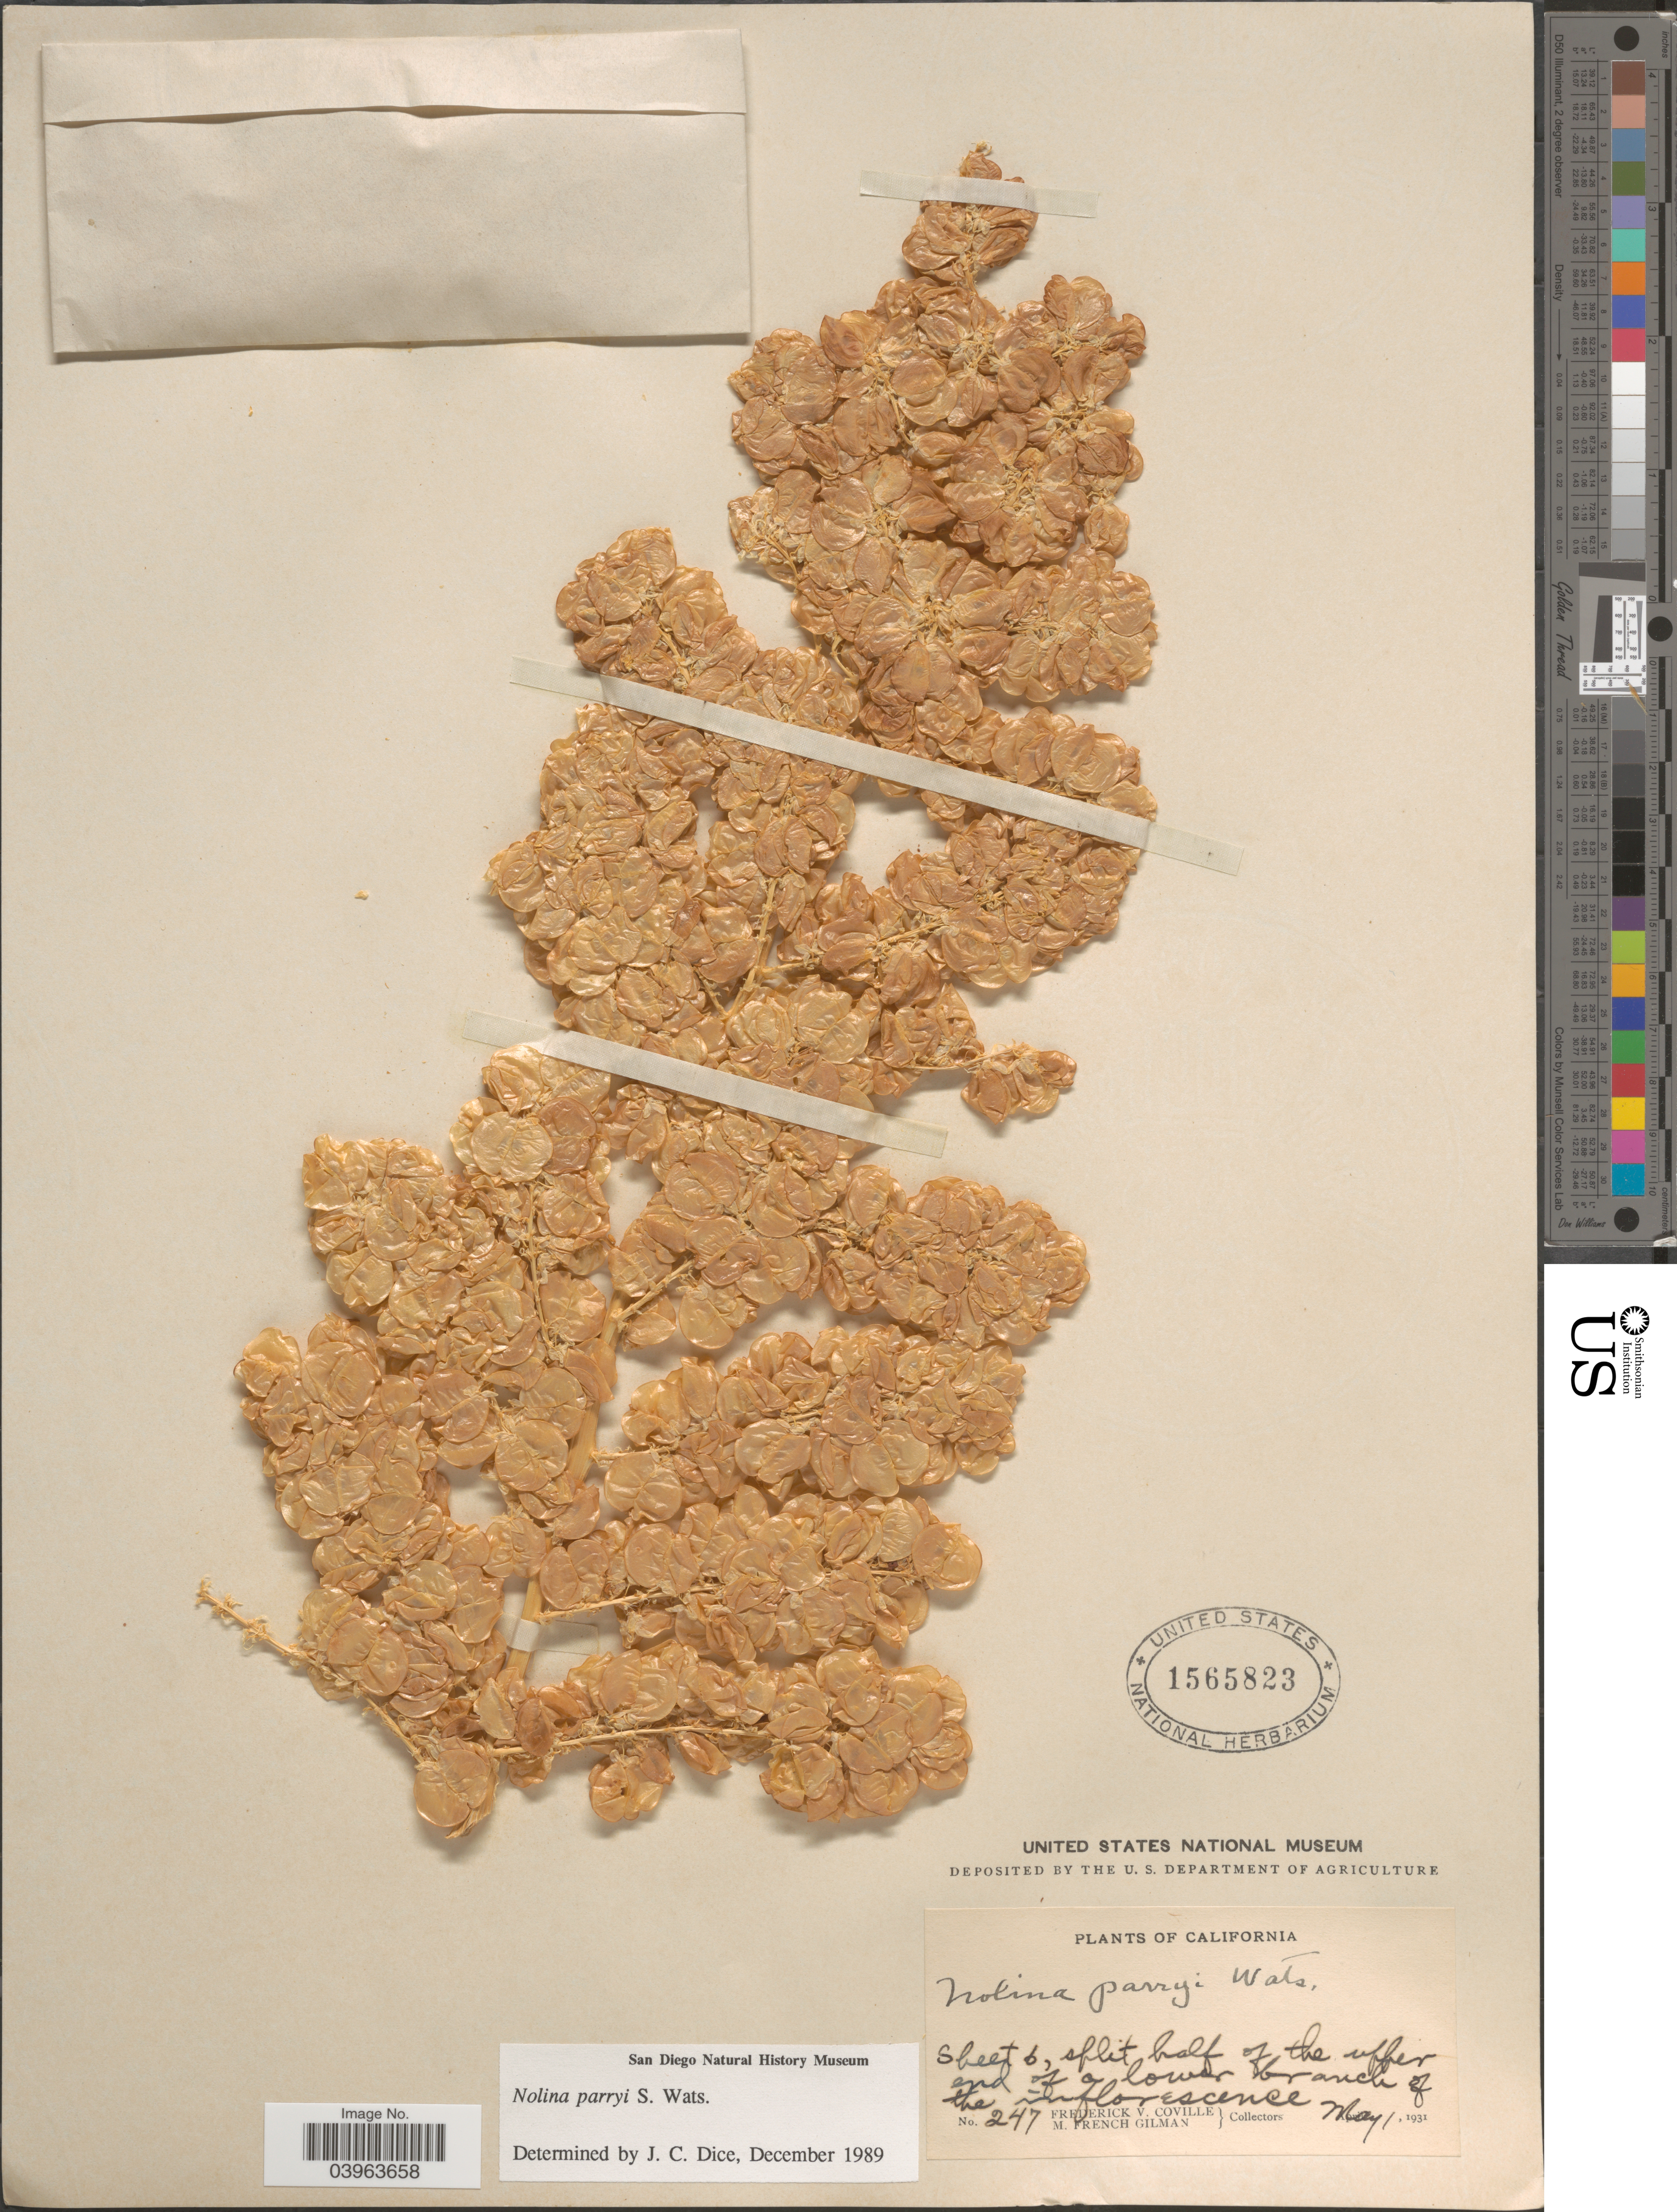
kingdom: Plantae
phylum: Tracheophyta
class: Liliopsida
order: Asparagales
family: Asparagaceae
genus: Nolina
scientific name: Nolina parryi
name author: S. Watson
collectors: F. V. Coville & M. F. Gilman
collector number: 247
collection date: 1931-05-01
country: United States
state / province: California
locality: Split half of the upper end of a lower branch of the inflorescence.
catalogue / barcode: US 1565823